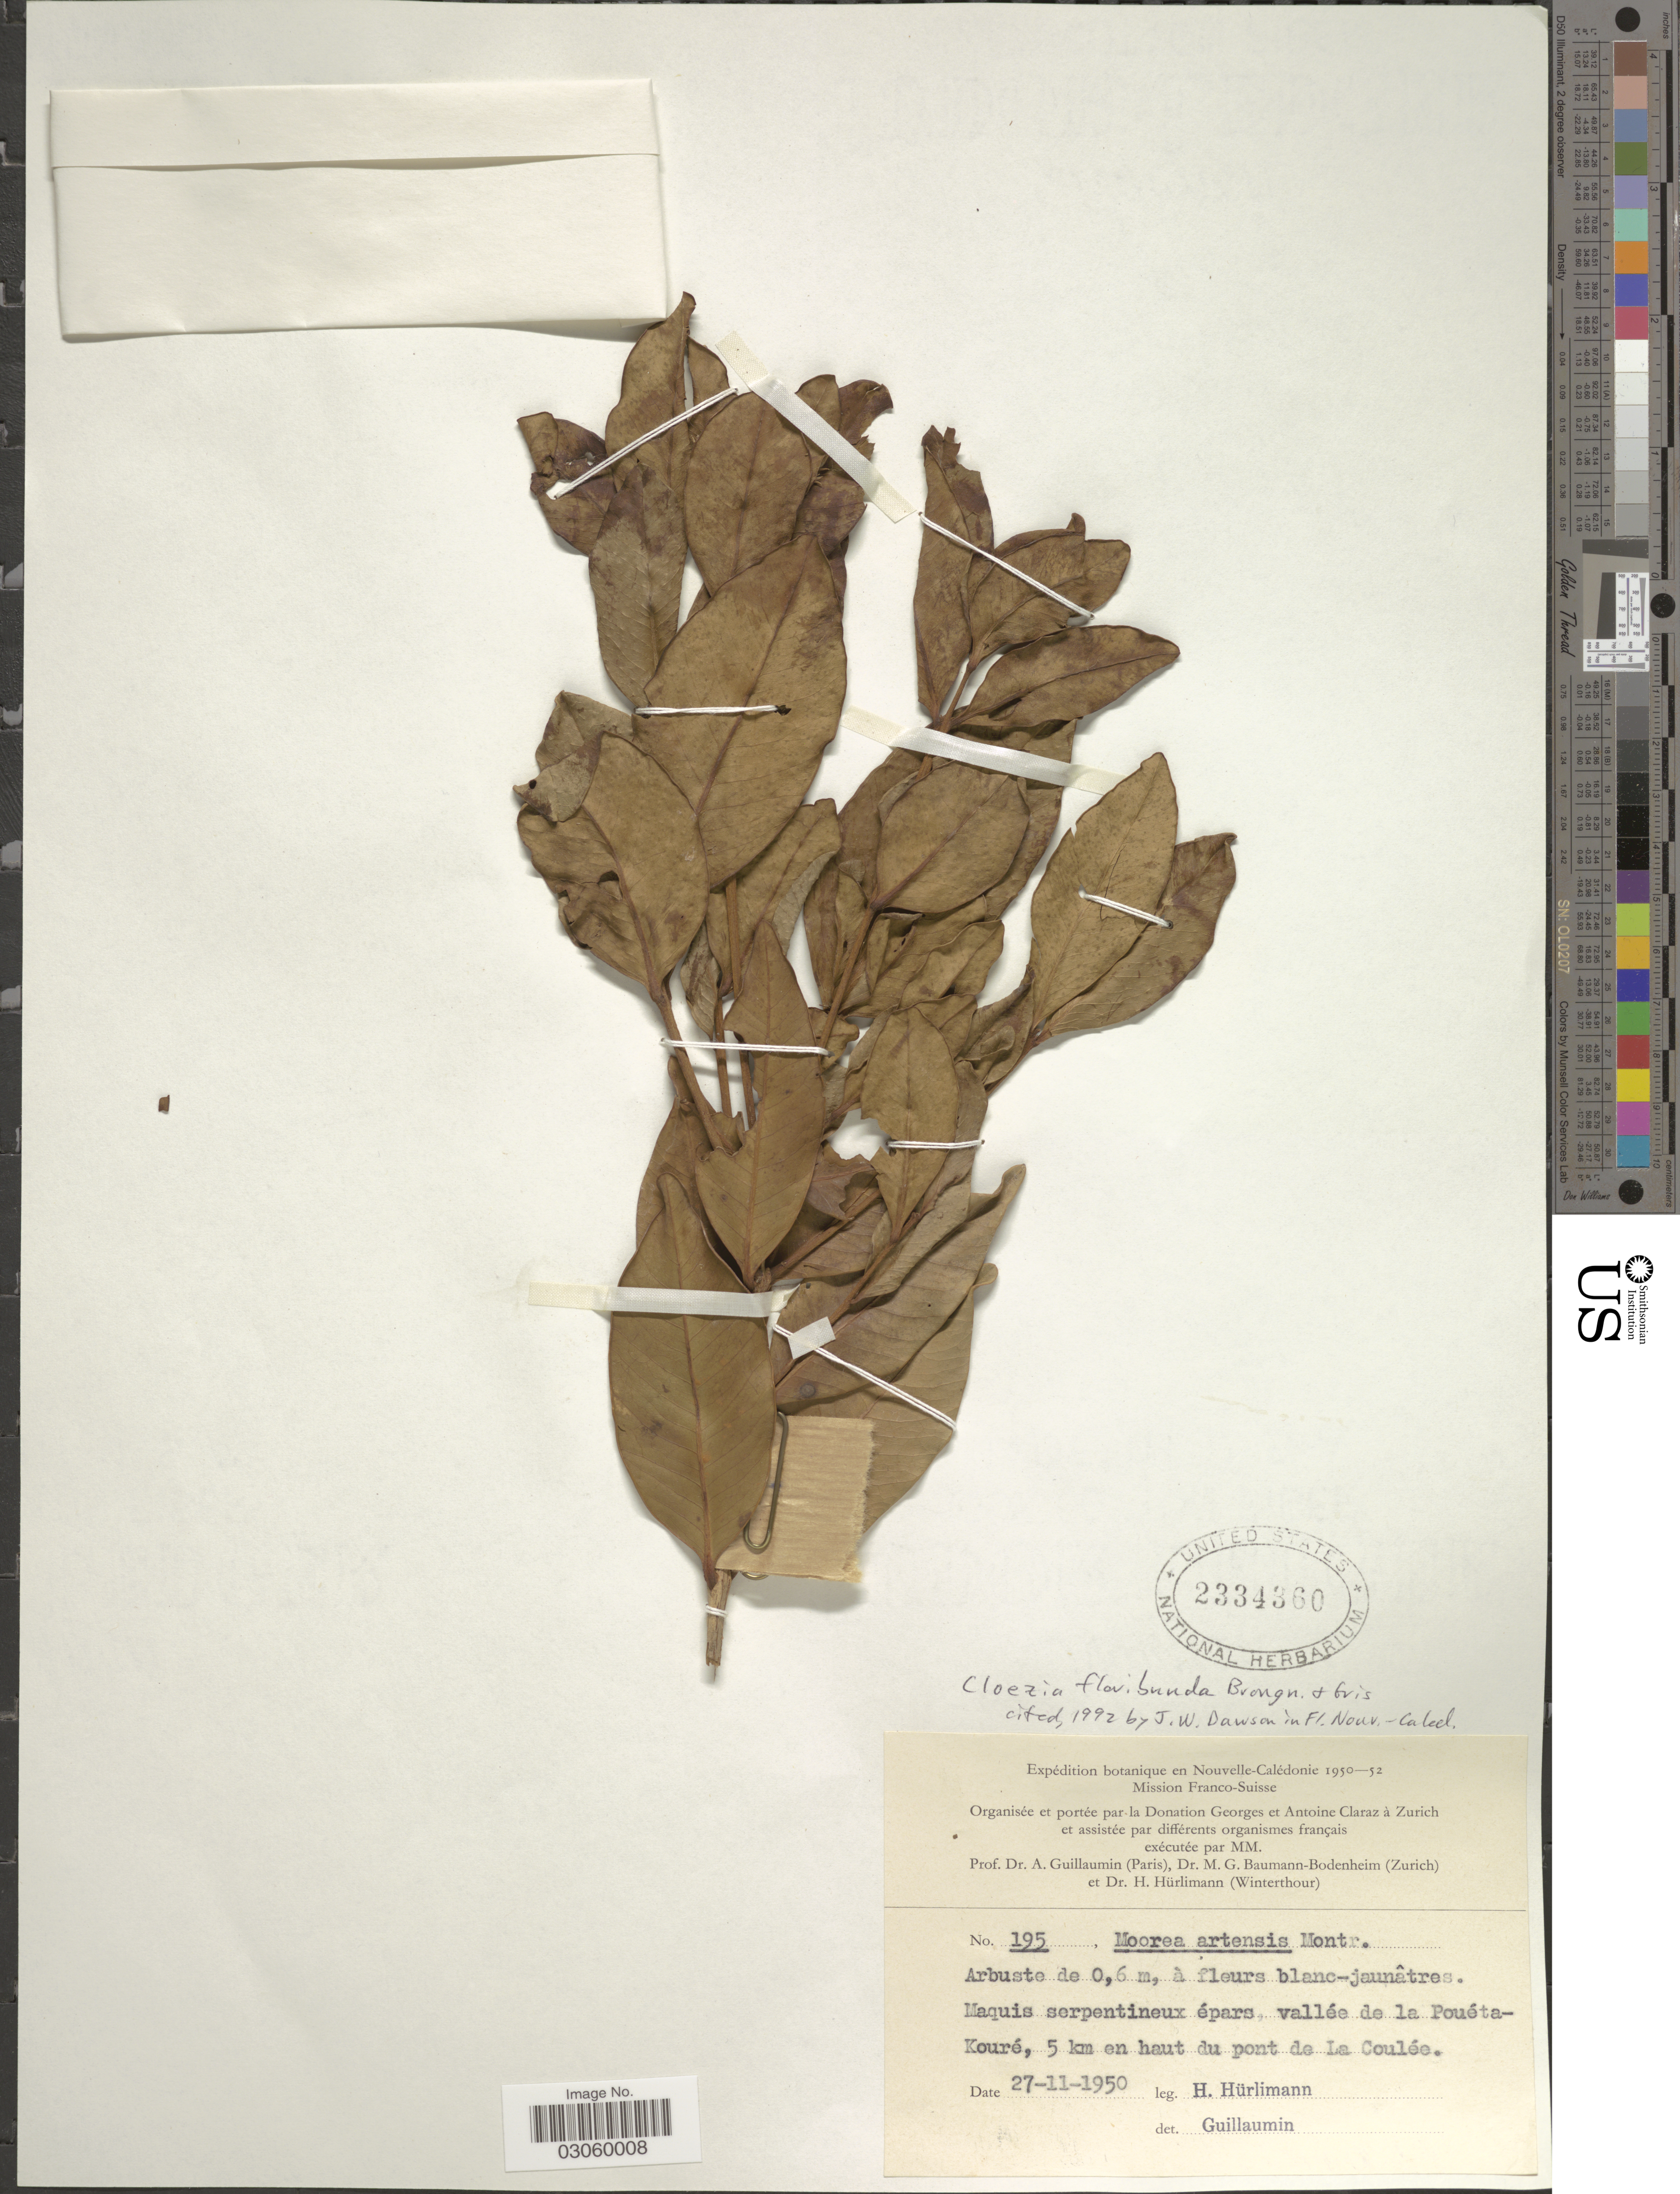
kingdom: Plantae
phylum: Tracheophyta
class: Magnoliopsida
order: Myrtales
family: Myrtaceae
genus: Cloezia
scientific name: Cloezia floribunda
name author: Brongn. & Gris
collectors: H. Hürlimann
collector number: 195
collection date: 1950-11-27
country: New Caledonia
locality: Nouvelle-Calédonie, Maquis serpentineux épars, vallée de la Pouéta-Kouré, 5 km en haut du pont de la Coulée.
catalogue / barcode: US 2334360